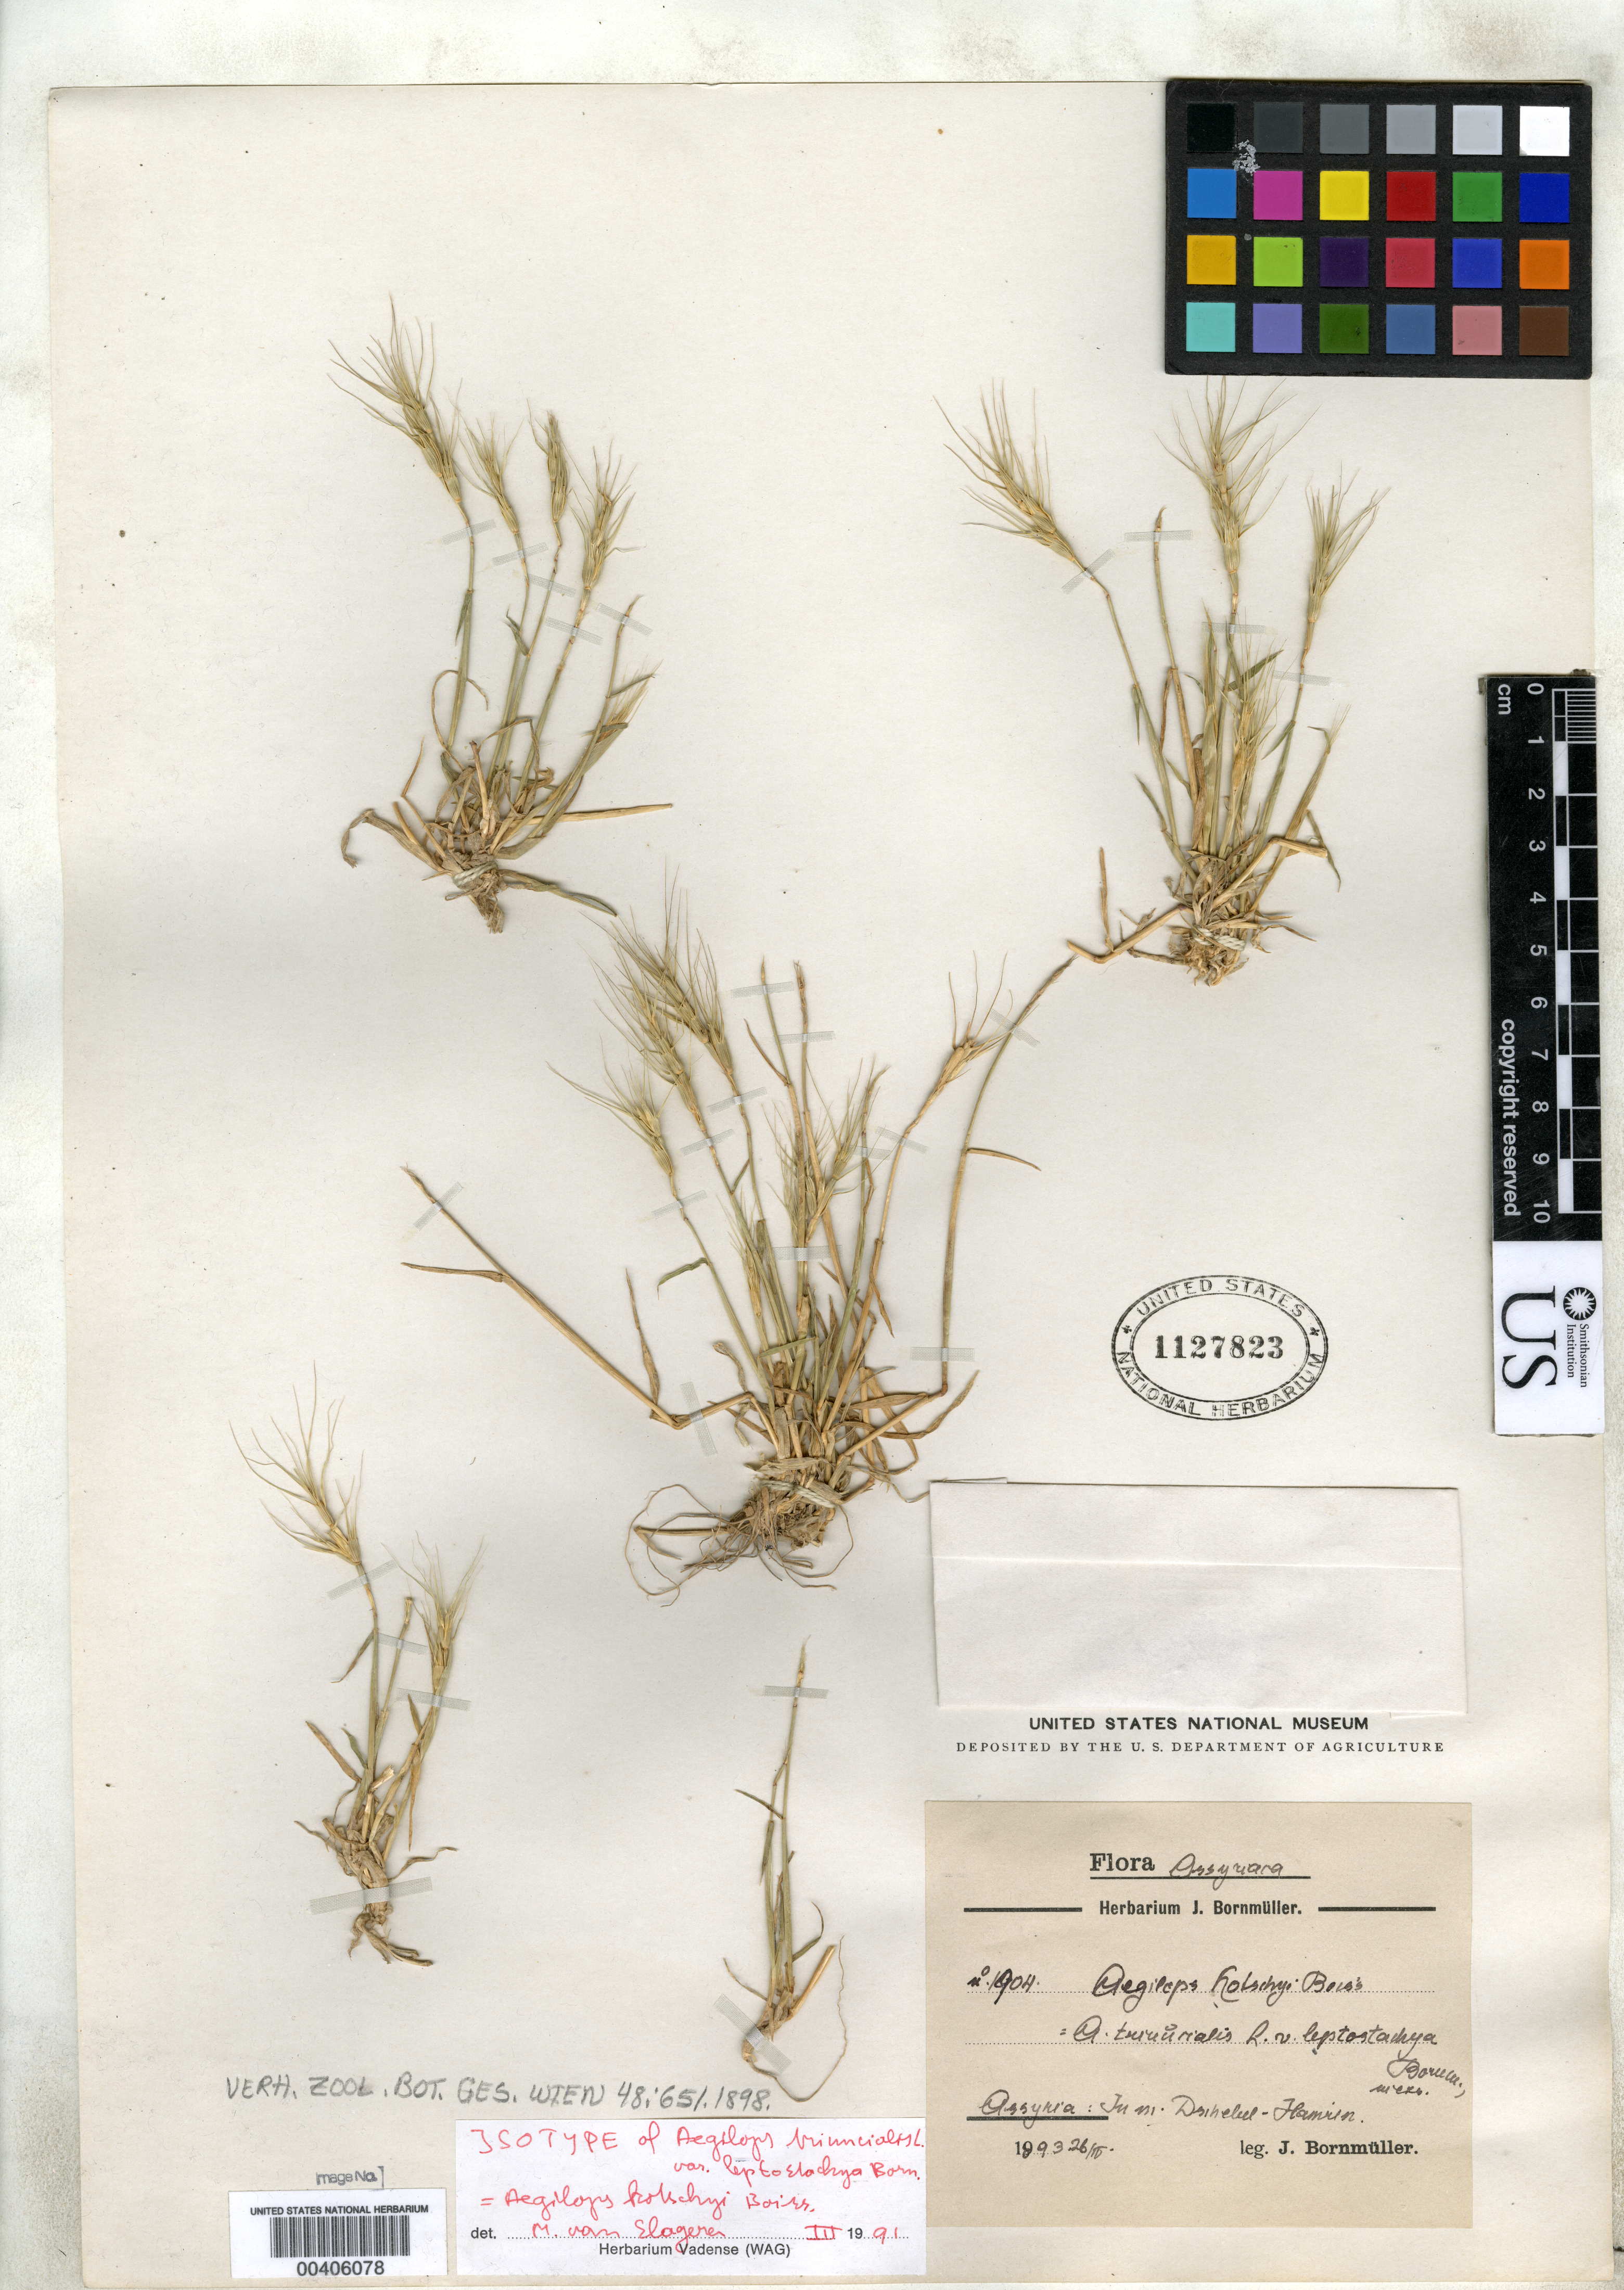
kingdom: Plantae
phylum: Tracheophyta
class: Liliopsida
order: Poales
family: Poaceae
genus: Aegilops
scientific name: Aegilops triuncialis var. leptostachya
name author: Bornm.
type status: Isotype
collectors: J. Bornmüller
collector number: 1904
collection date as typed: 26 Oct 1893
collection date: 1893-10-26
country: Iraq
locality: Dschebel Hamrin.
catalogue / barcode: US 1127823